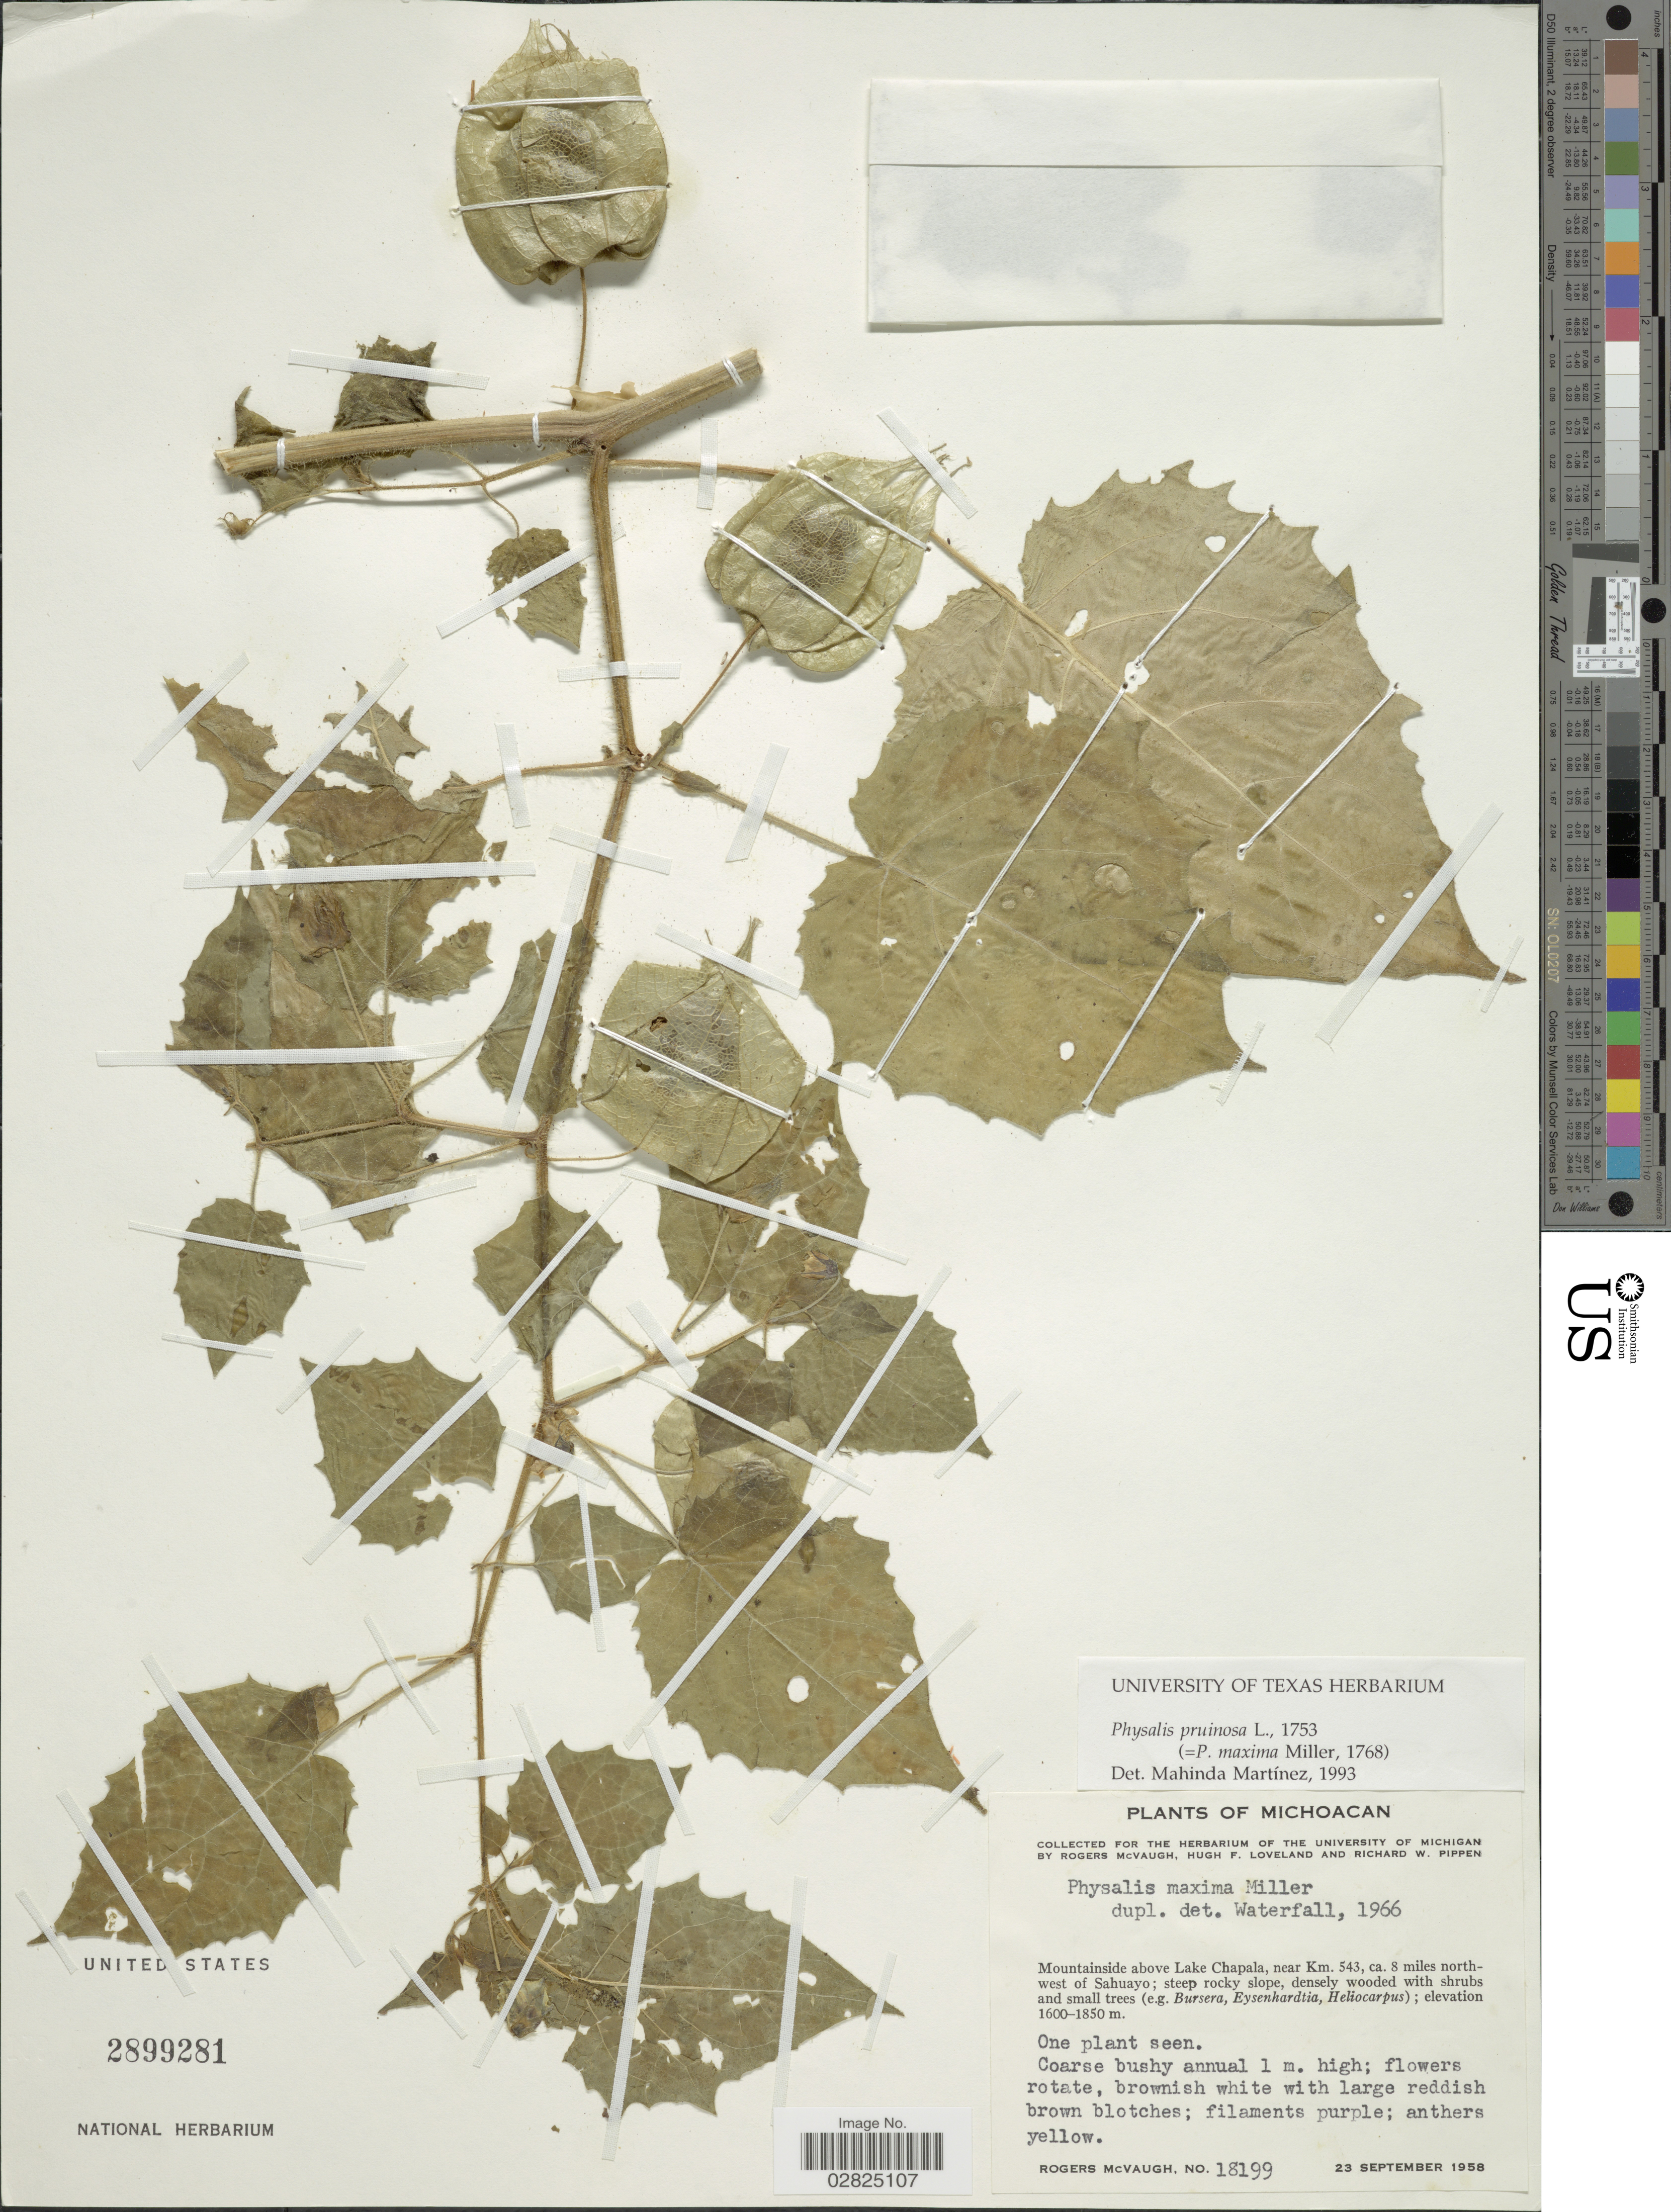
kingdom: Plantae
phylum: Tracheophyta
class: Magnoliopsida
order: Solanales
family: Solanaceae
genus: Physalis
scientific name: Physalis pruinosa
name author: L.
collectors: R. McVaugh, H. Loveland & R. W. Pippen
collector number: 18199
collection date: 1958-09-23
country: Mexico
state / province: Michoacán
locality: Mountainside above Lake Chapala, near Km. 543, ca. 8 miles northwest of Sahuayo.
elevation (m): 1600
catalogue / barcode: US 2899281